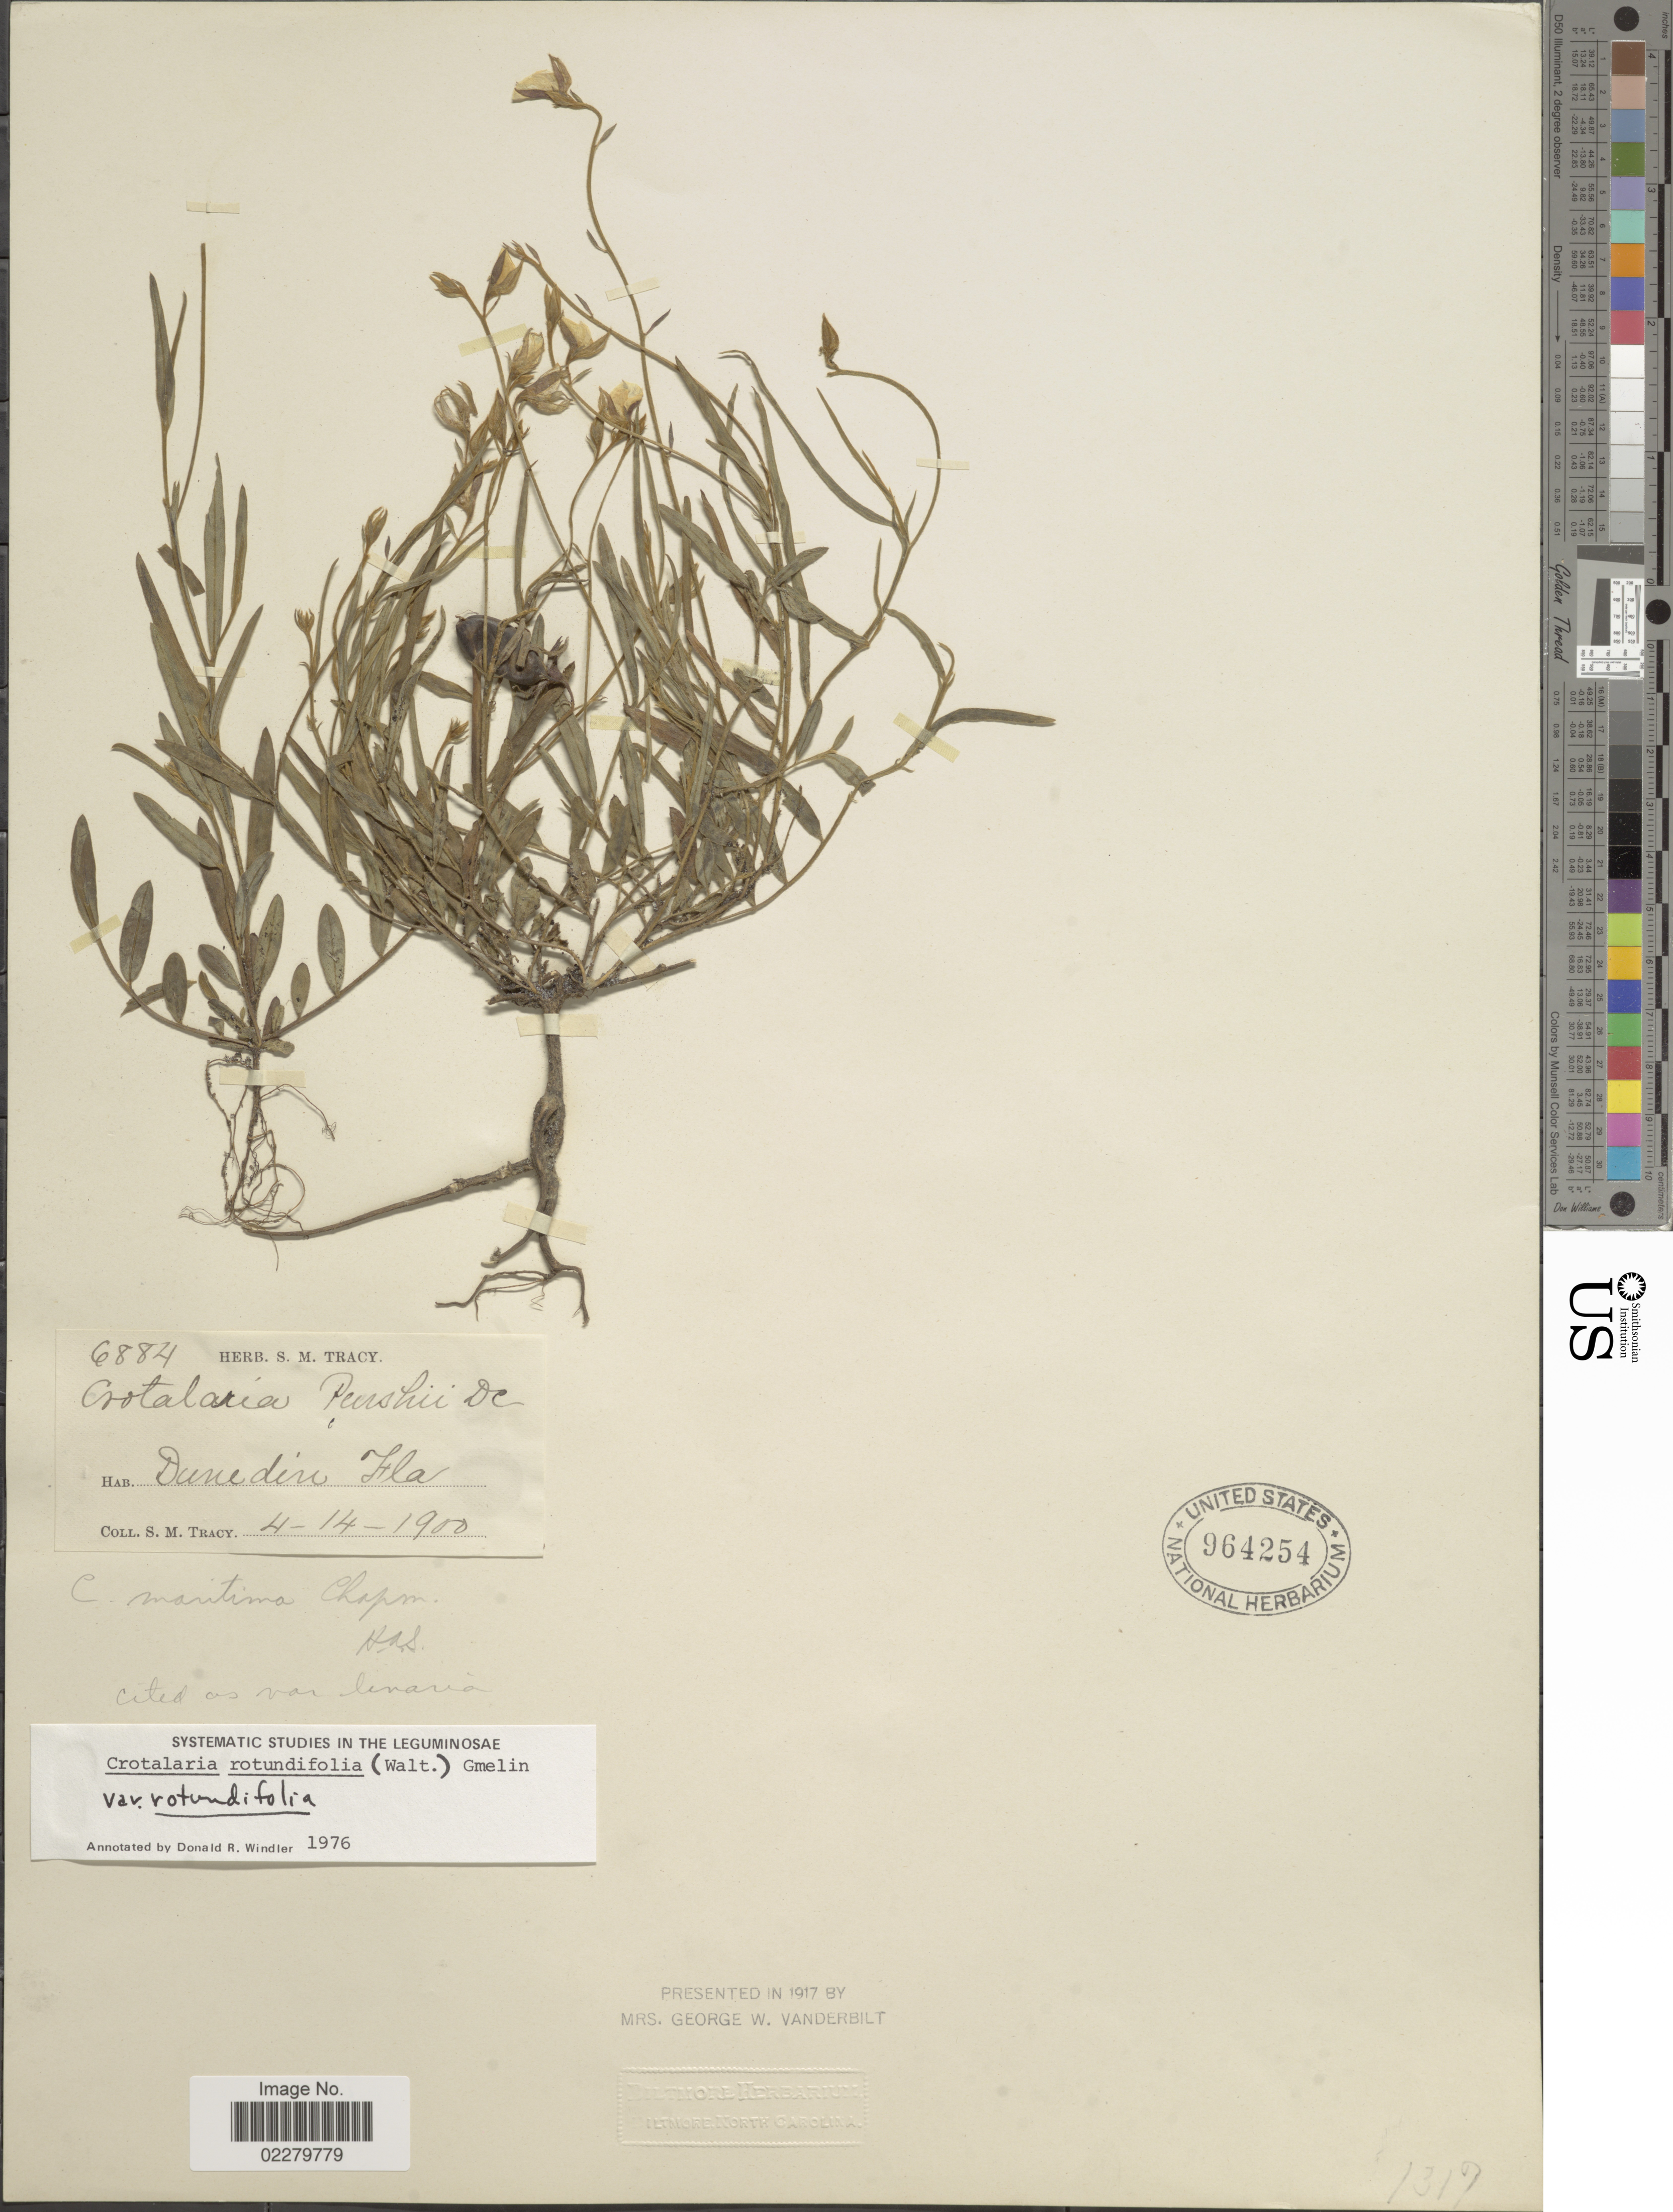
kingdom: Plantae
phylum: Tracheophyta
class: Magnoliopsida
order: Fabales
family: Fabaceae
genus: Crotalaria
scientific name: Crotalaria rotundifolia var. rotundifolia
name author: (Walter) J.F. Gmel.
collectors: S. M. Tracy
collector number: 6884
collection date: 1900-04-14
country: United States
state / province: Florida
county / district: Pinellas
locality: Dunedin Fla.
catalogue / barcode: US 964254